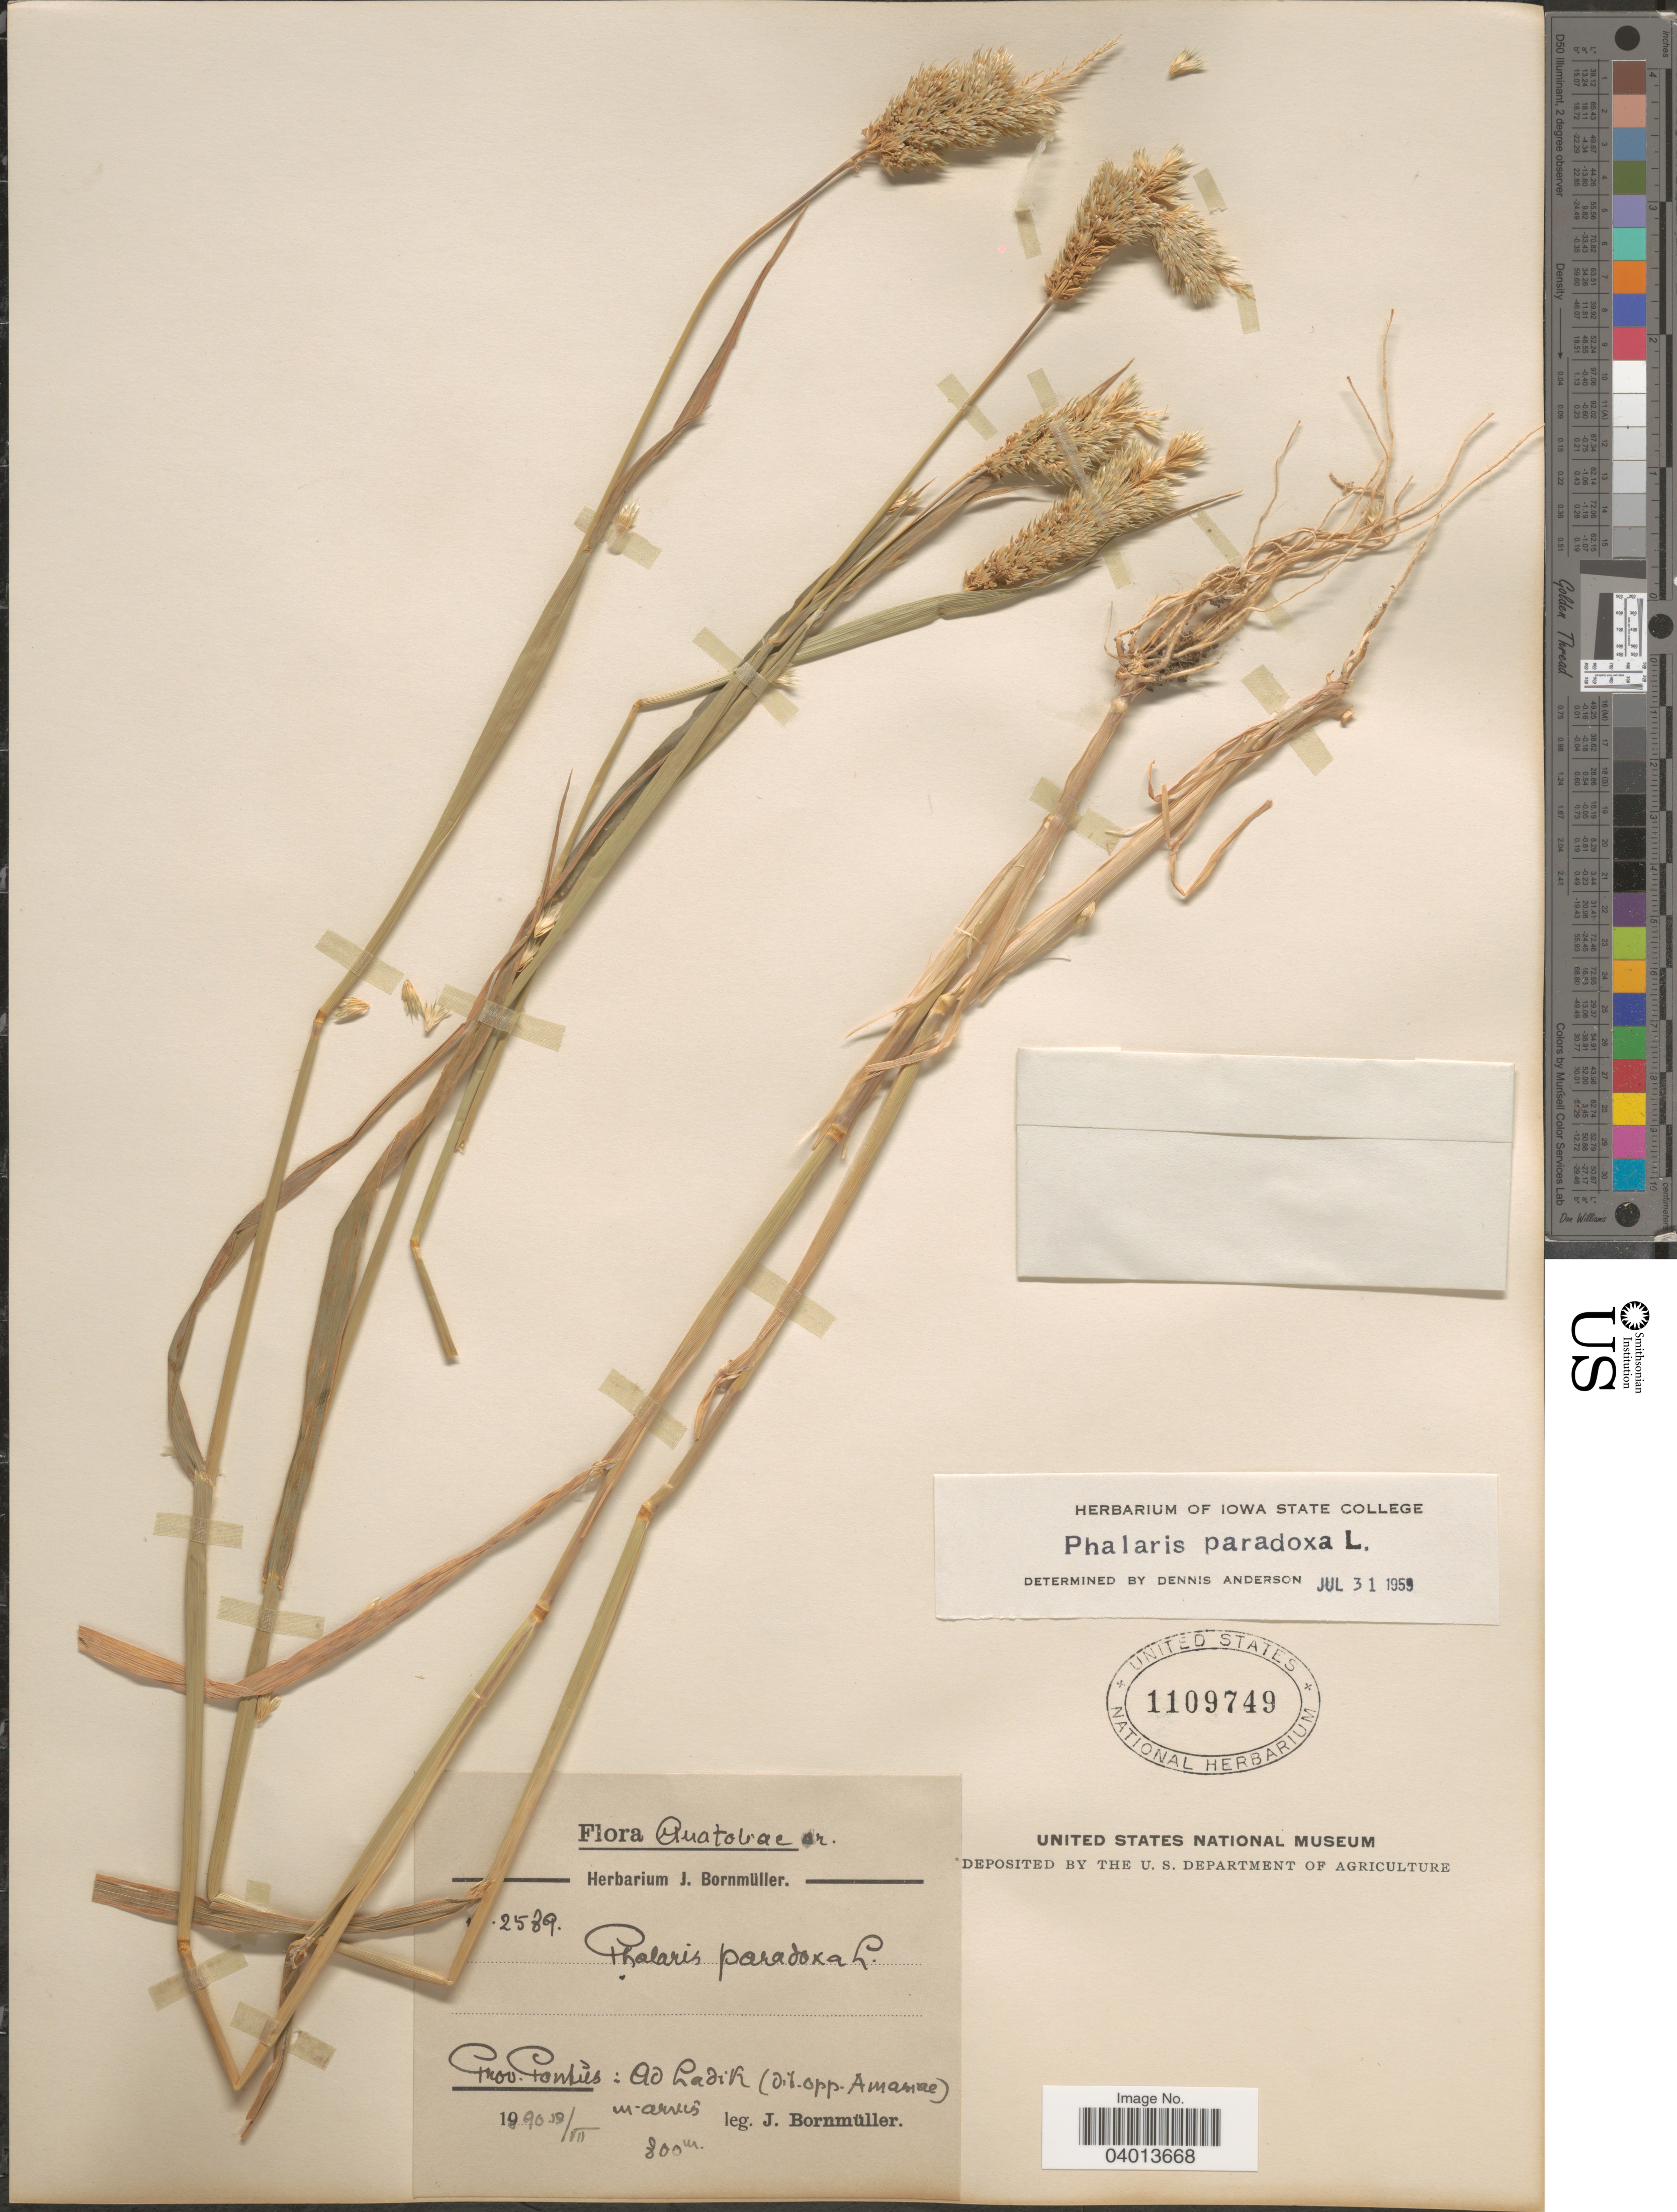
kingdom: Plantae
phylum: Tracheophyta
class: Liliopsida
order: Poales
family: Poaceae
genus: Phalaris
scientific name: Phalaris paradoxa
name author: L.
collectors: J. Bornmüller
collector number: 2589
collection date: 1890-07-19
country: Turkey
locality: [illegible text]. Prov. Pontůs: Ad Ladik (O.F. opp. Amamae).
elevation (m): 800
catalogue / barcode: US 1109749